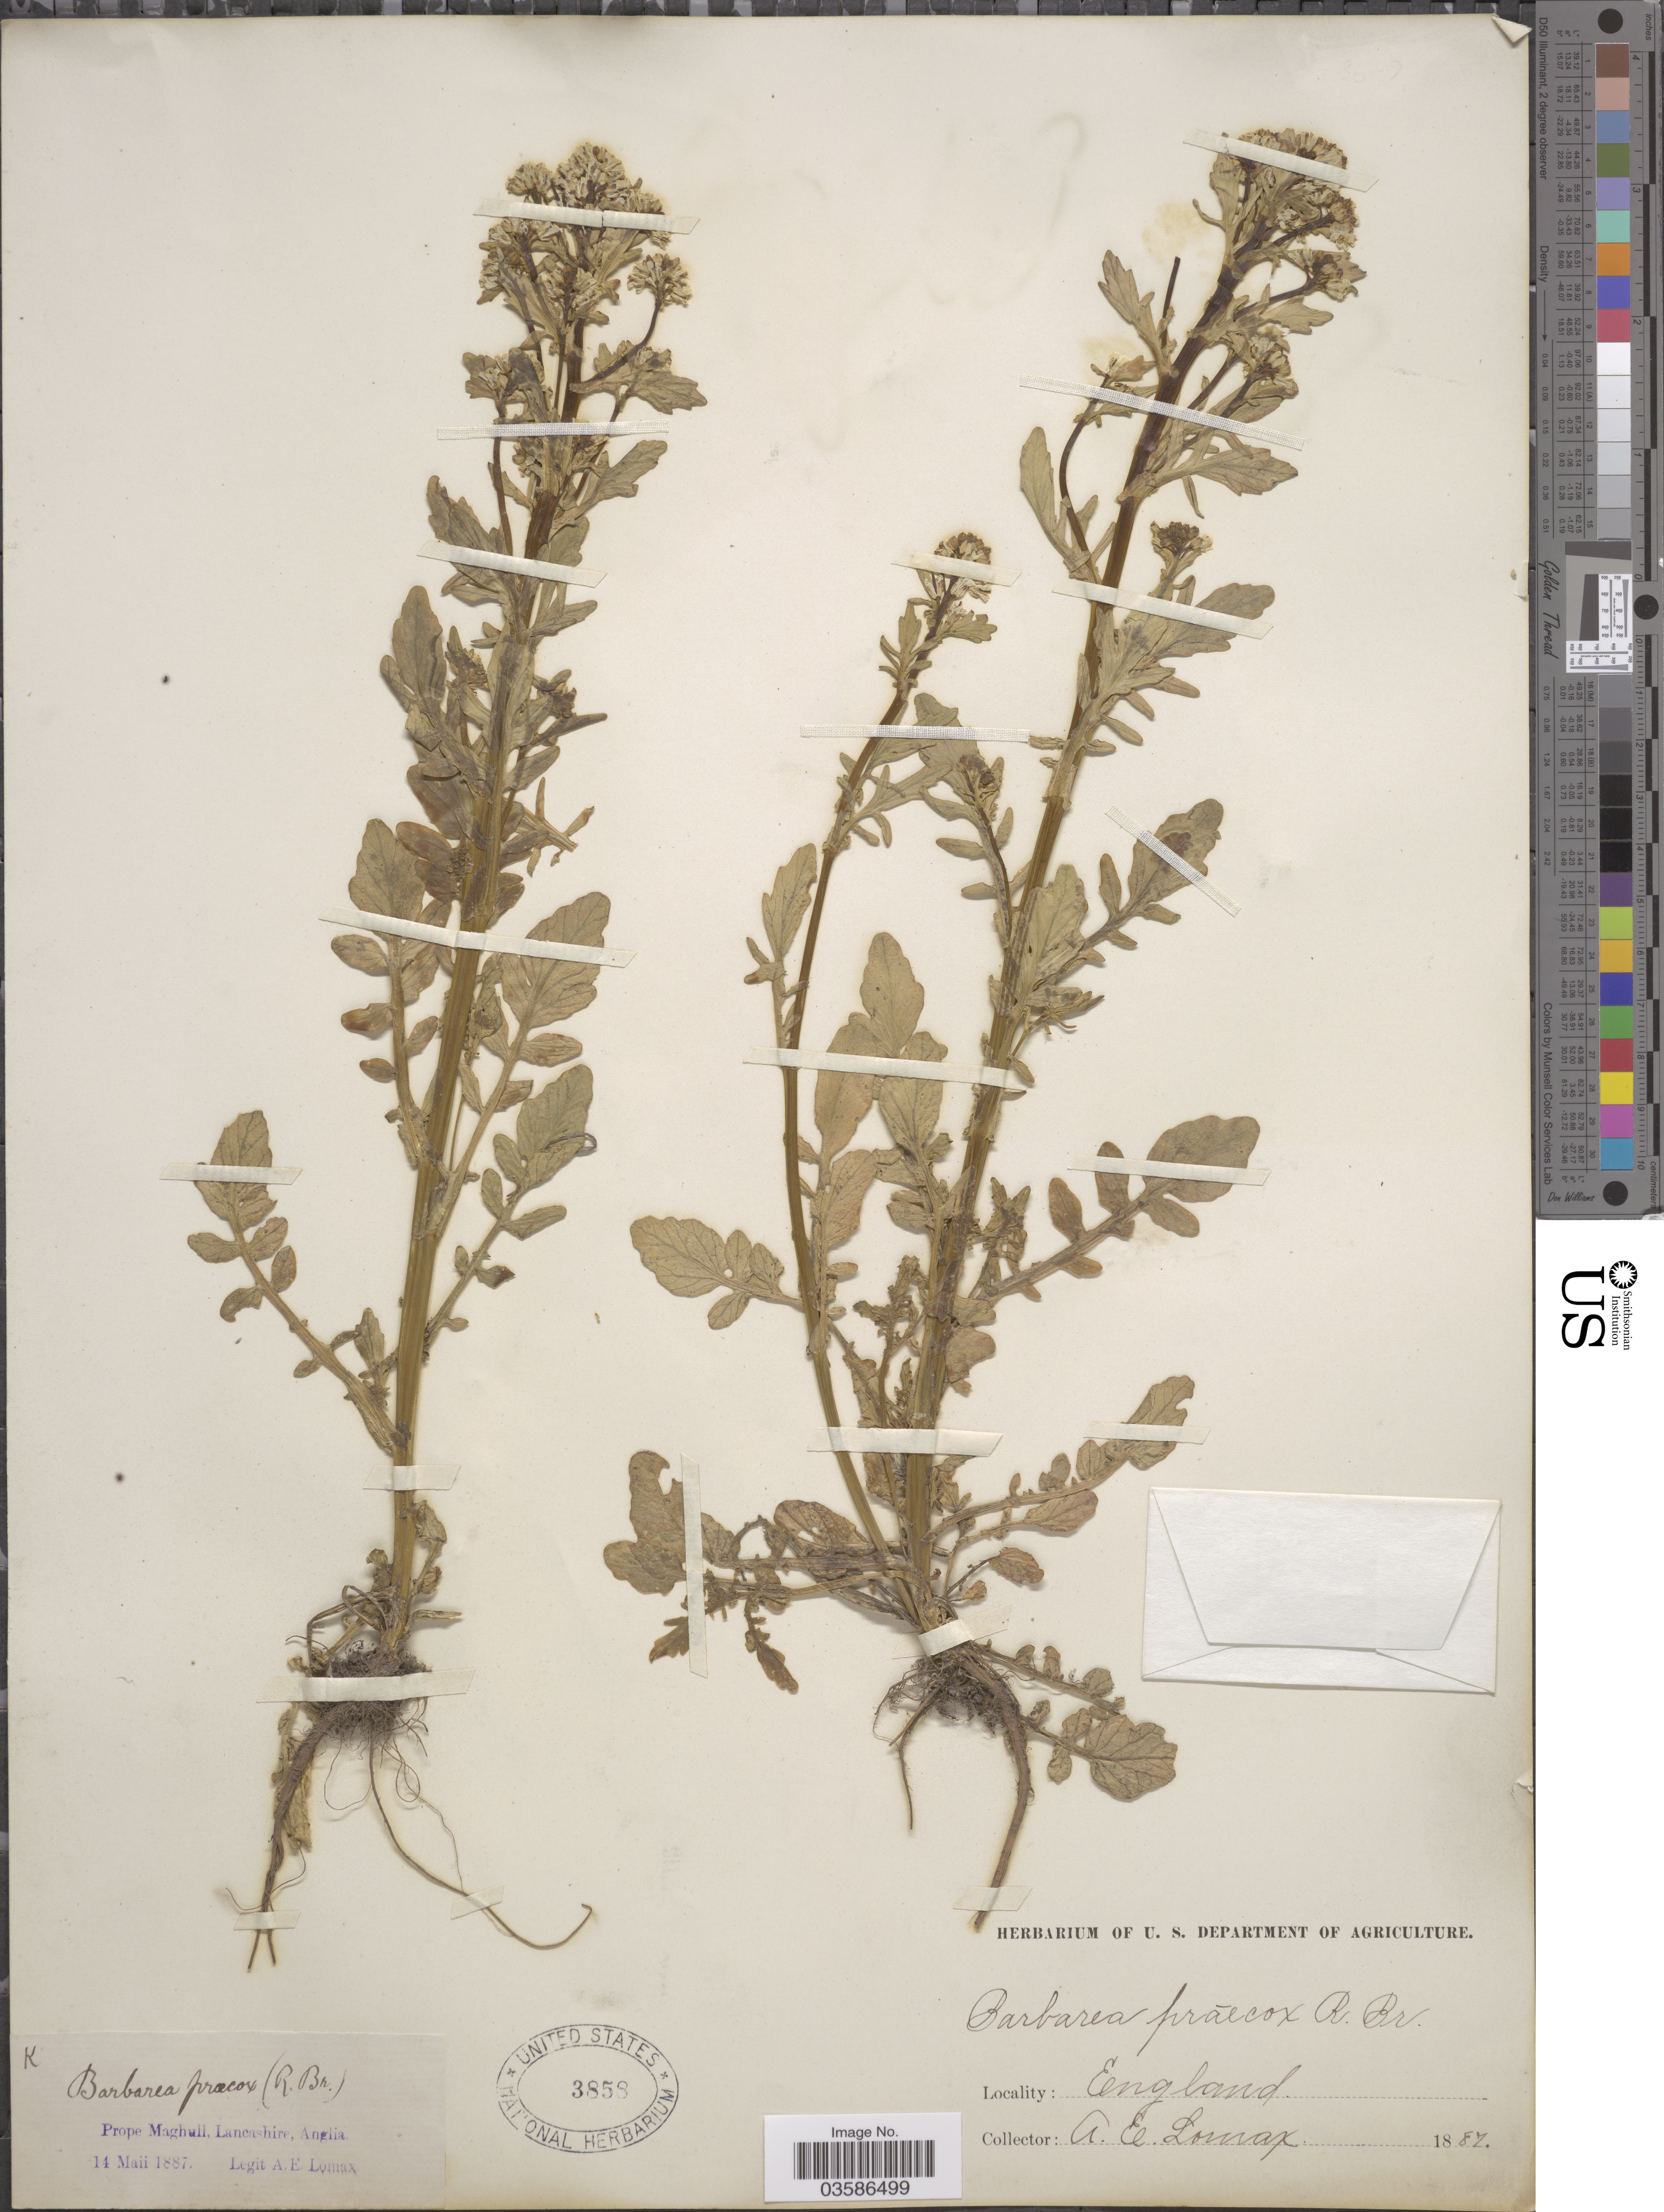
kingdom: Plantae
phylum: Tracheophyta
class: Magnoliopsida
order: Brassicales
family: Brassicaceae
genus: Barbarea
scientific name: Barbarea praecox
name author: (Sm.) W.T. Aiton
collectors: A. Lomax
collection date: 1887-05-14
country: United Kingdom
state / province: England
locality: Prope Maghull, Lancashire, Anglia.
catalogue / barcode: US 3858